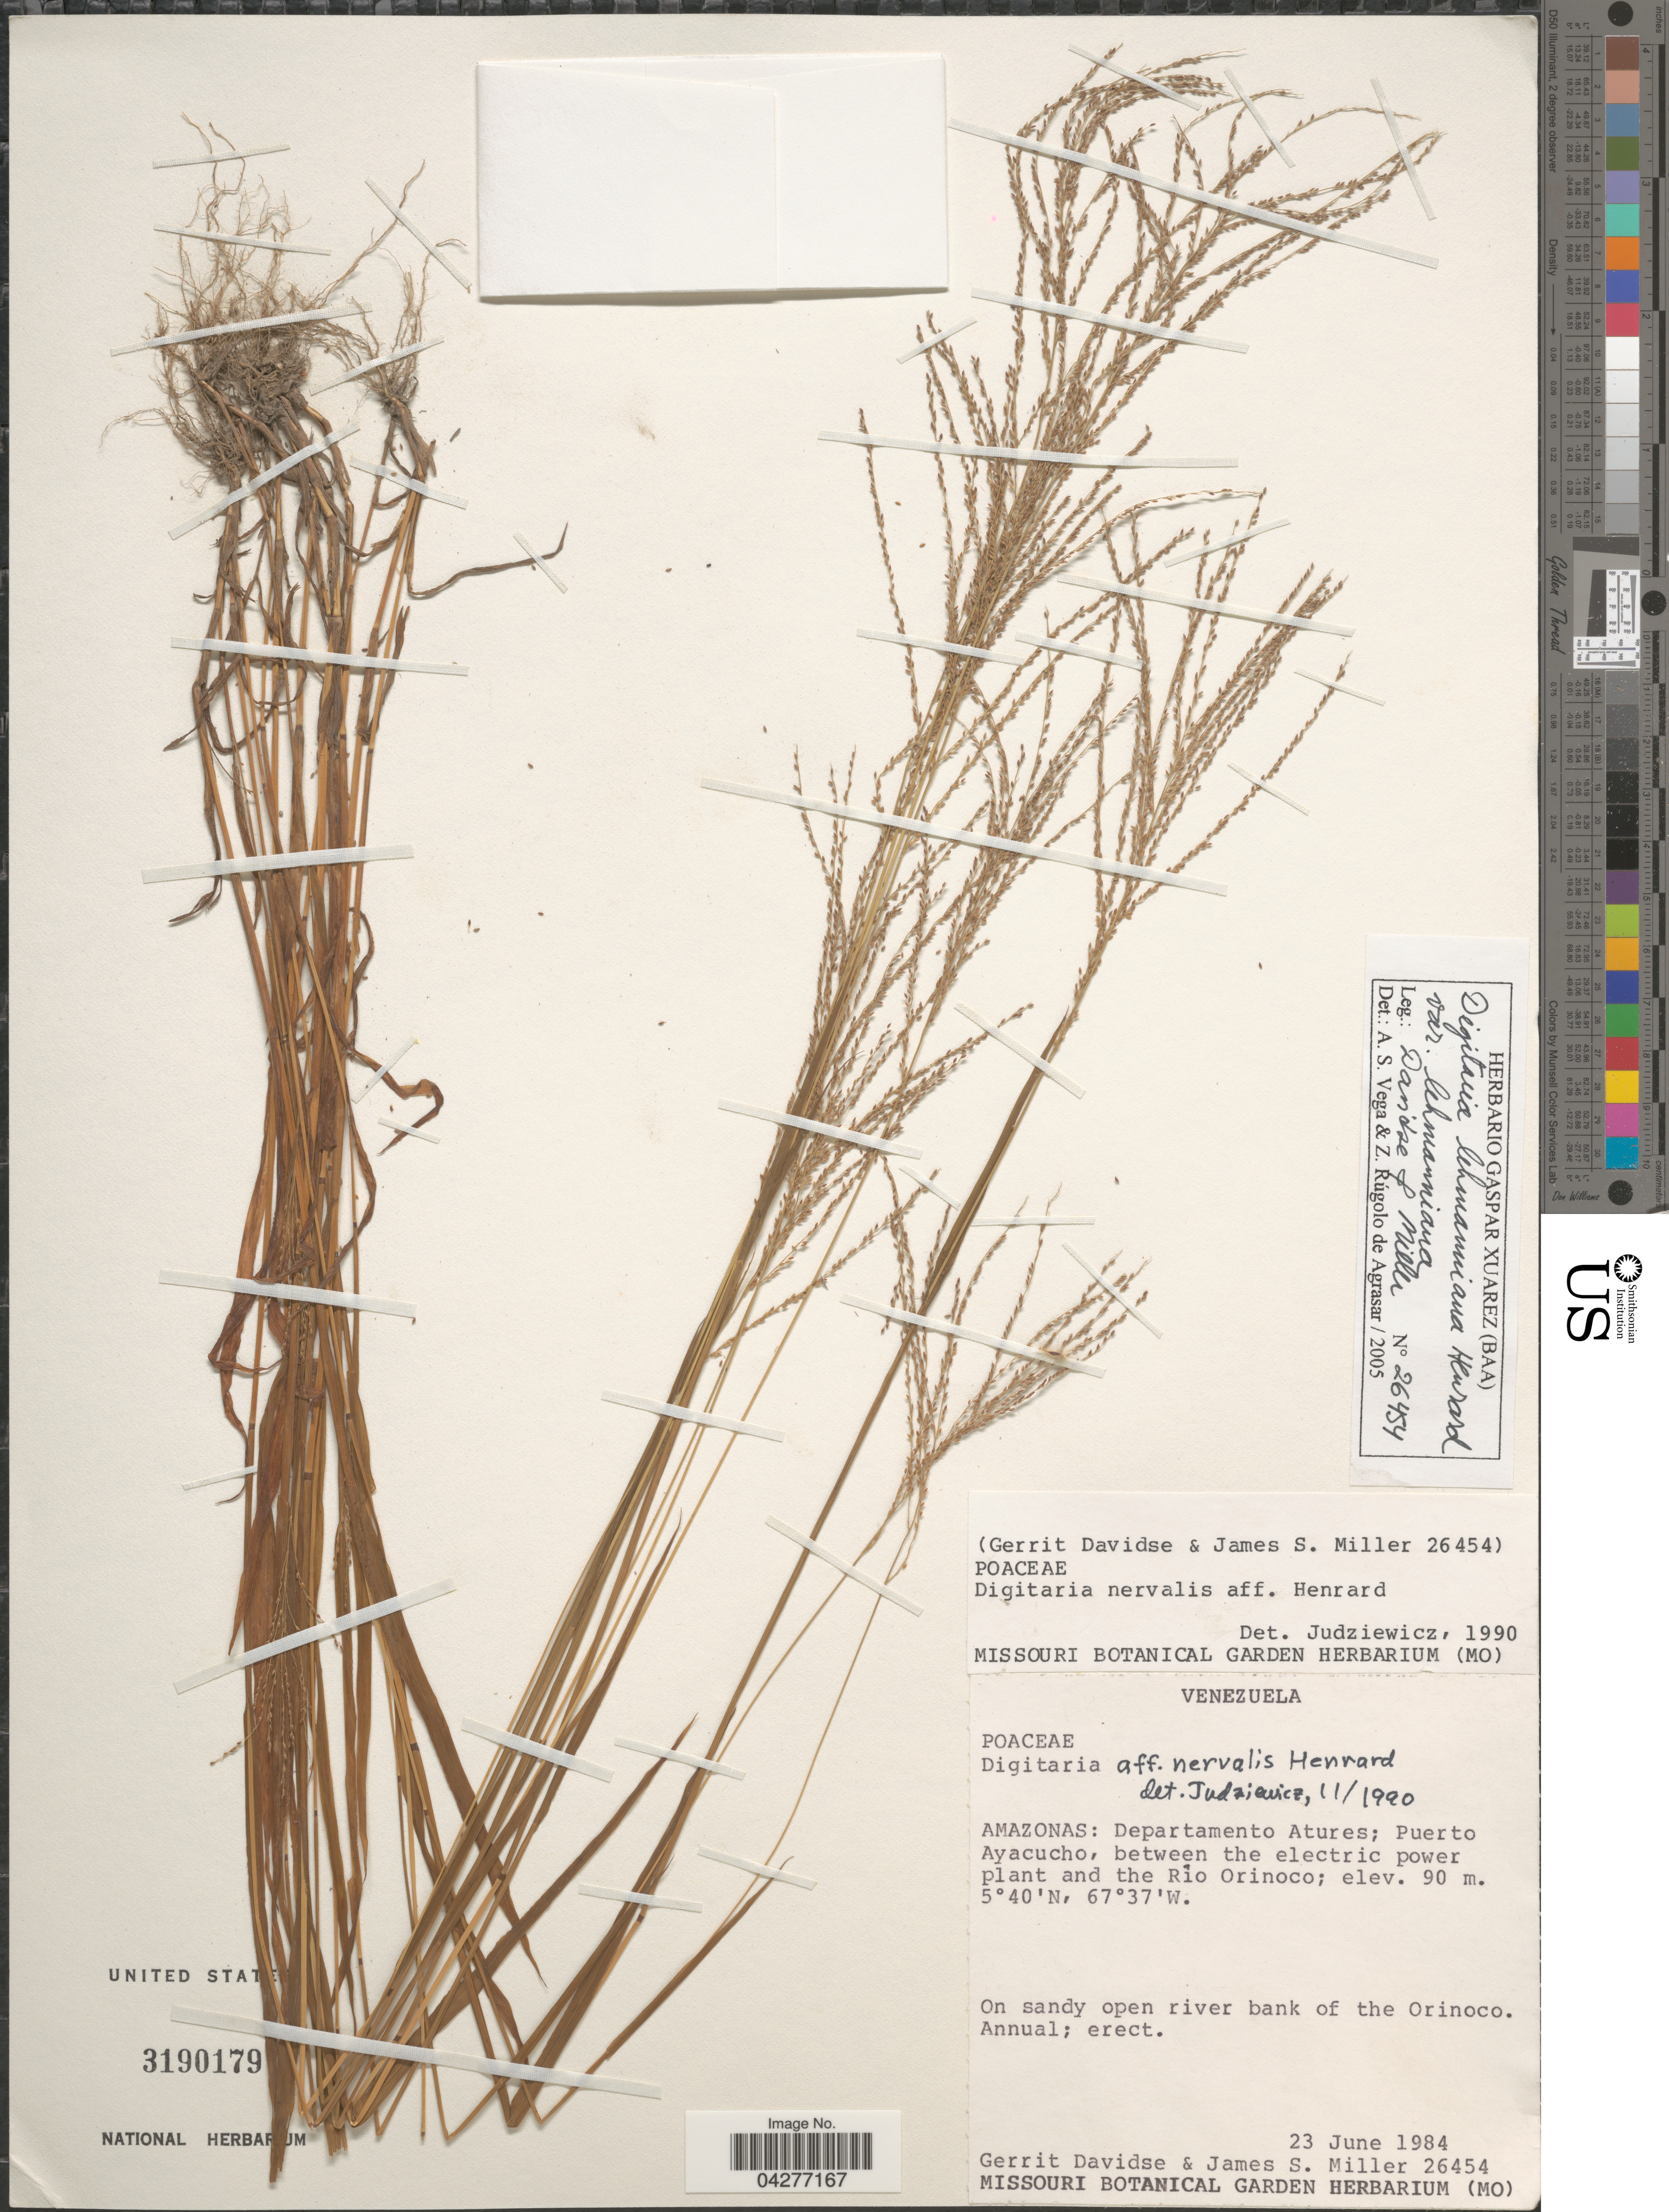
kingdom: Plantae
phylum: Tracheophyta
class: Liliopsida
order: Poales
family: Poaceae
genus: Digitaria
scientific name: Digitaria lehmanniana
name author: Henr.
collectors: G. Davidse & J. S. Miller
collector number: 26454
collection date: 1984-06-23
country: Venezuela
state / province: Amazonas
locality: Departamento Atures; Puerto Ayacucho, between the electric power plant and the Río Orinoco. On sandy open river bank of the Orinoco.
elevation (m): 90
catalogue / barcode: US 3190179